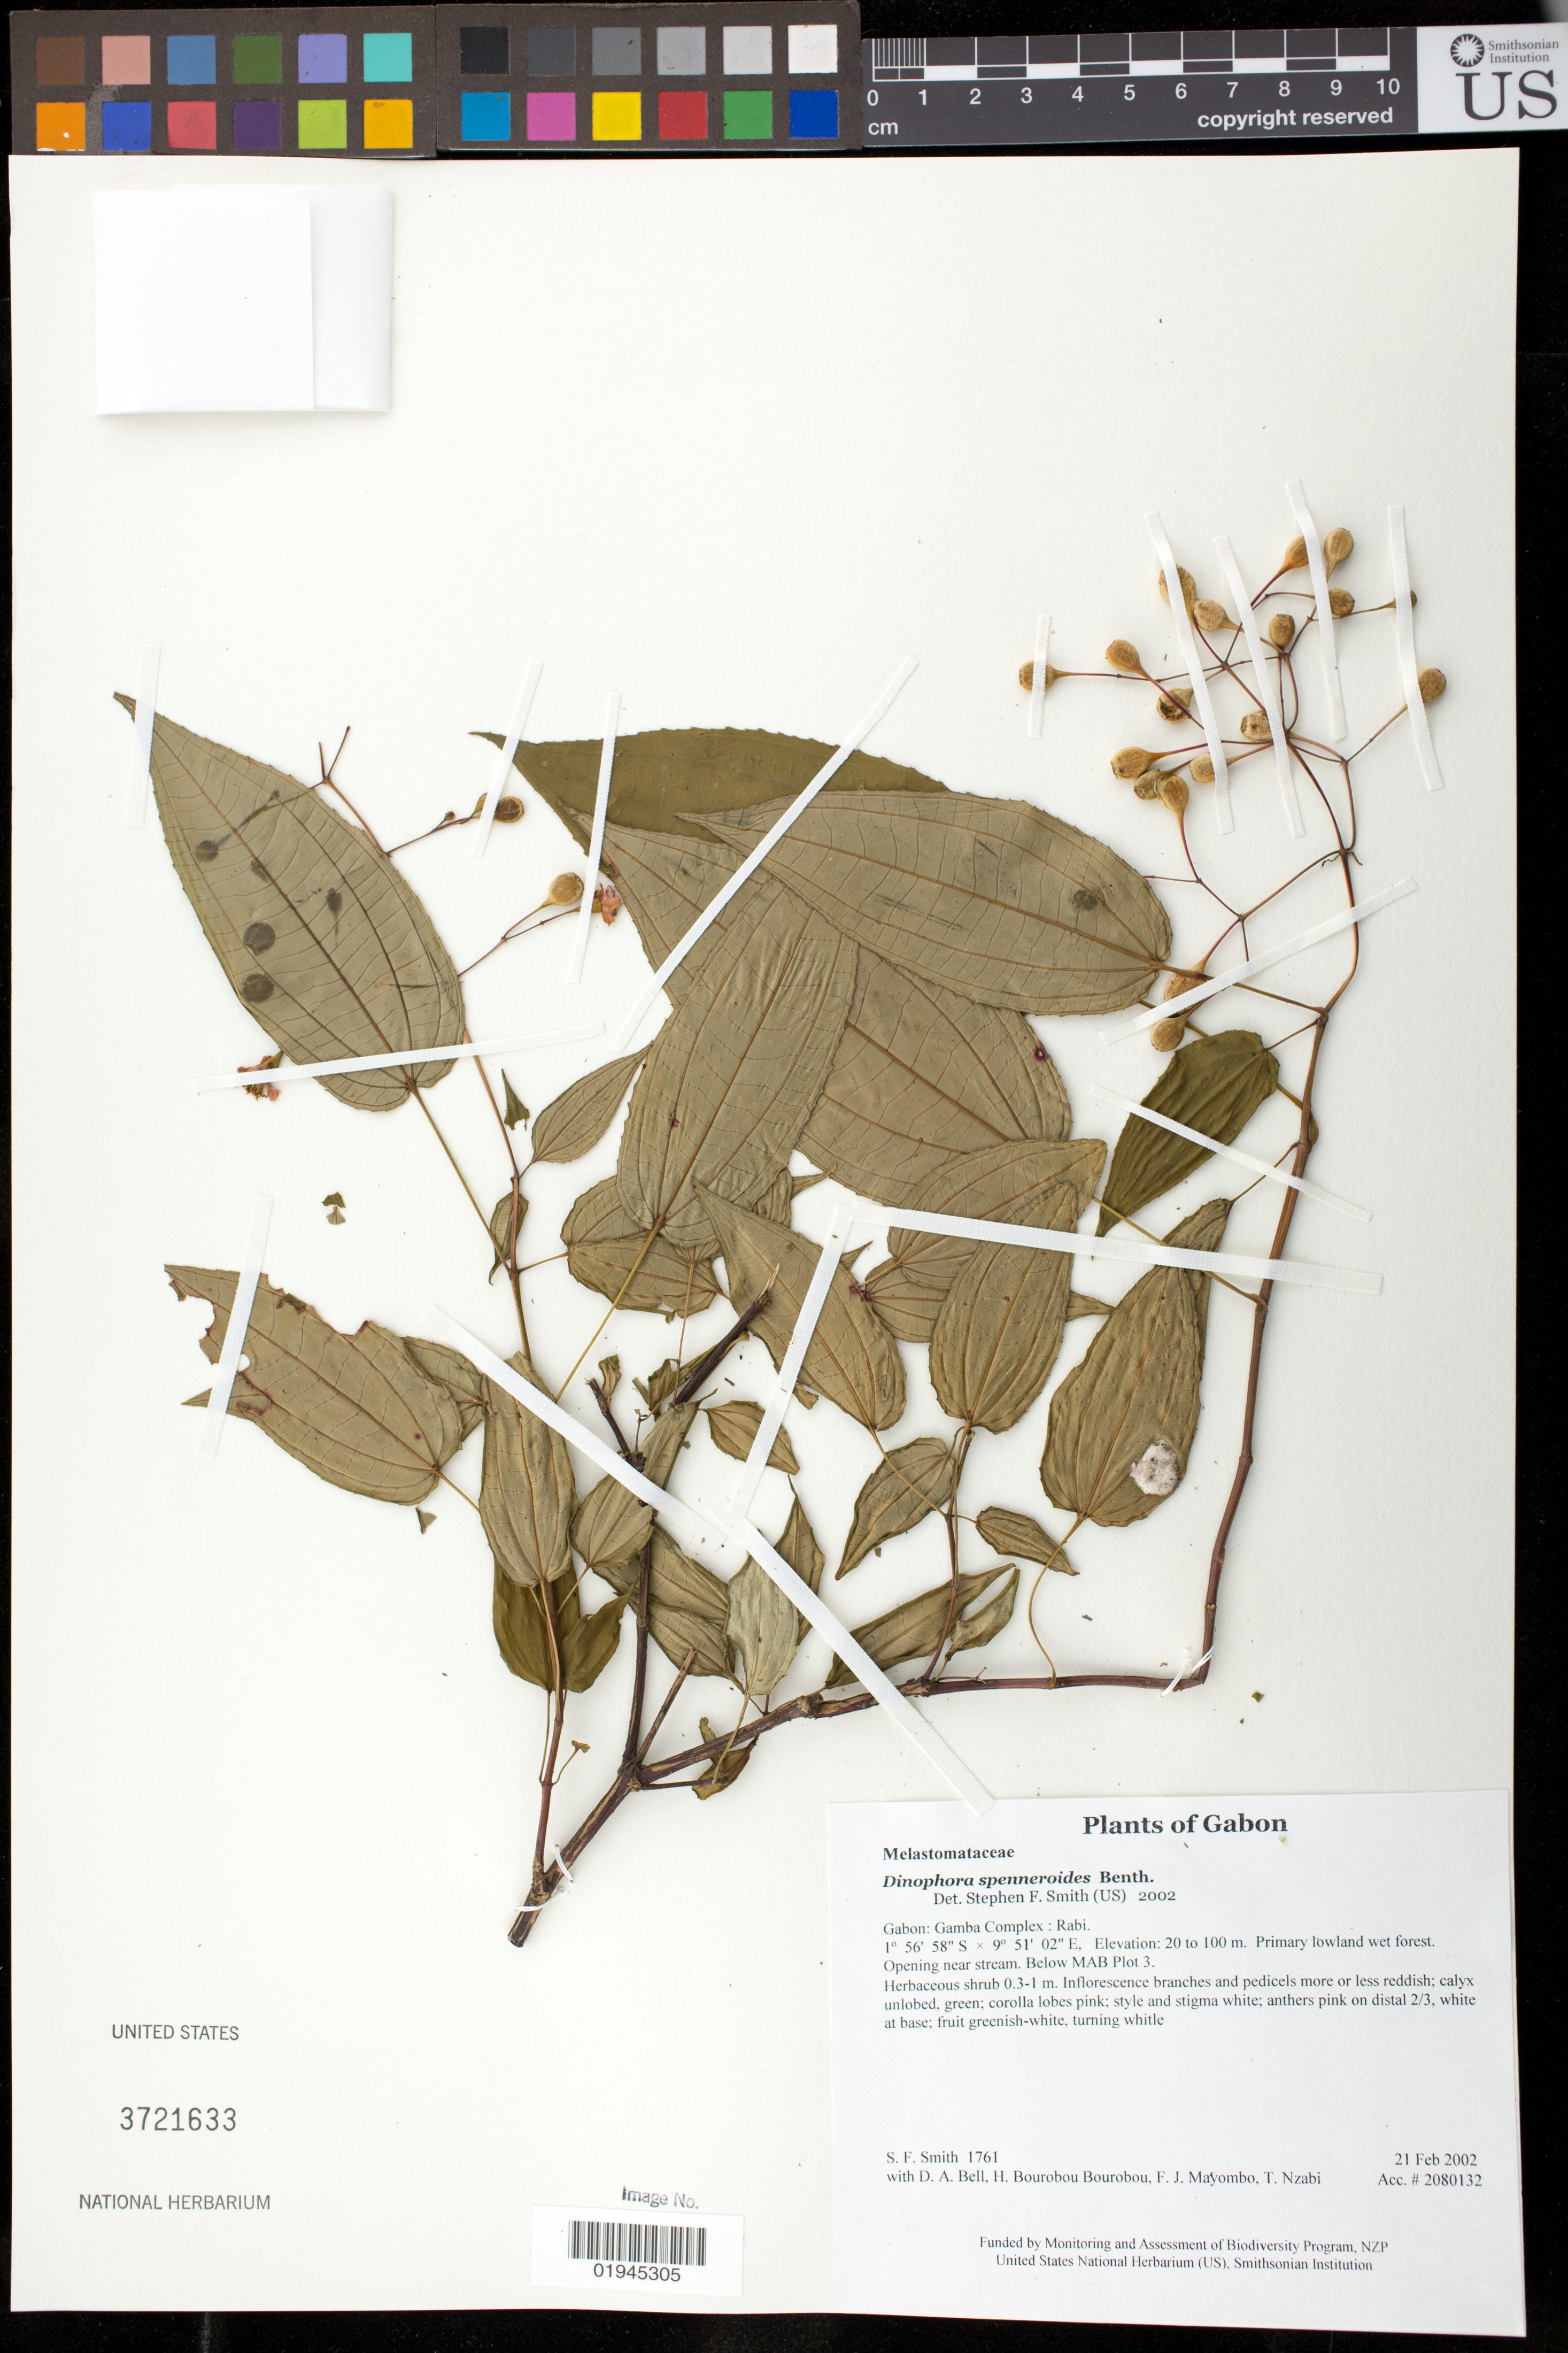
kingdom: Plantae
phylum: Tracheophyta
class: Magnoliopsida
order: Myrtales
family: Melastomataceae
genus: Dinophora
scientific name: Dinophora spenneroides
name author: Benth.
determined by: Smith, Stephen F., (US), NMNH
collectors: S.F. Smith, D. A. Bell, H. Bourobou Bourobou & F. J. Mayombo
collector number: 1761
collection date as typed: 21 Feb 2002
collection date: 2002-02-21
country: Gabon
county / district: Gamba Complex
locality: Rabi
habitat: Primary lowland wet forest. Opening near stream. Below MAB Plot 3.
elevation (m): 20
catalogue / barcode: US 3721633